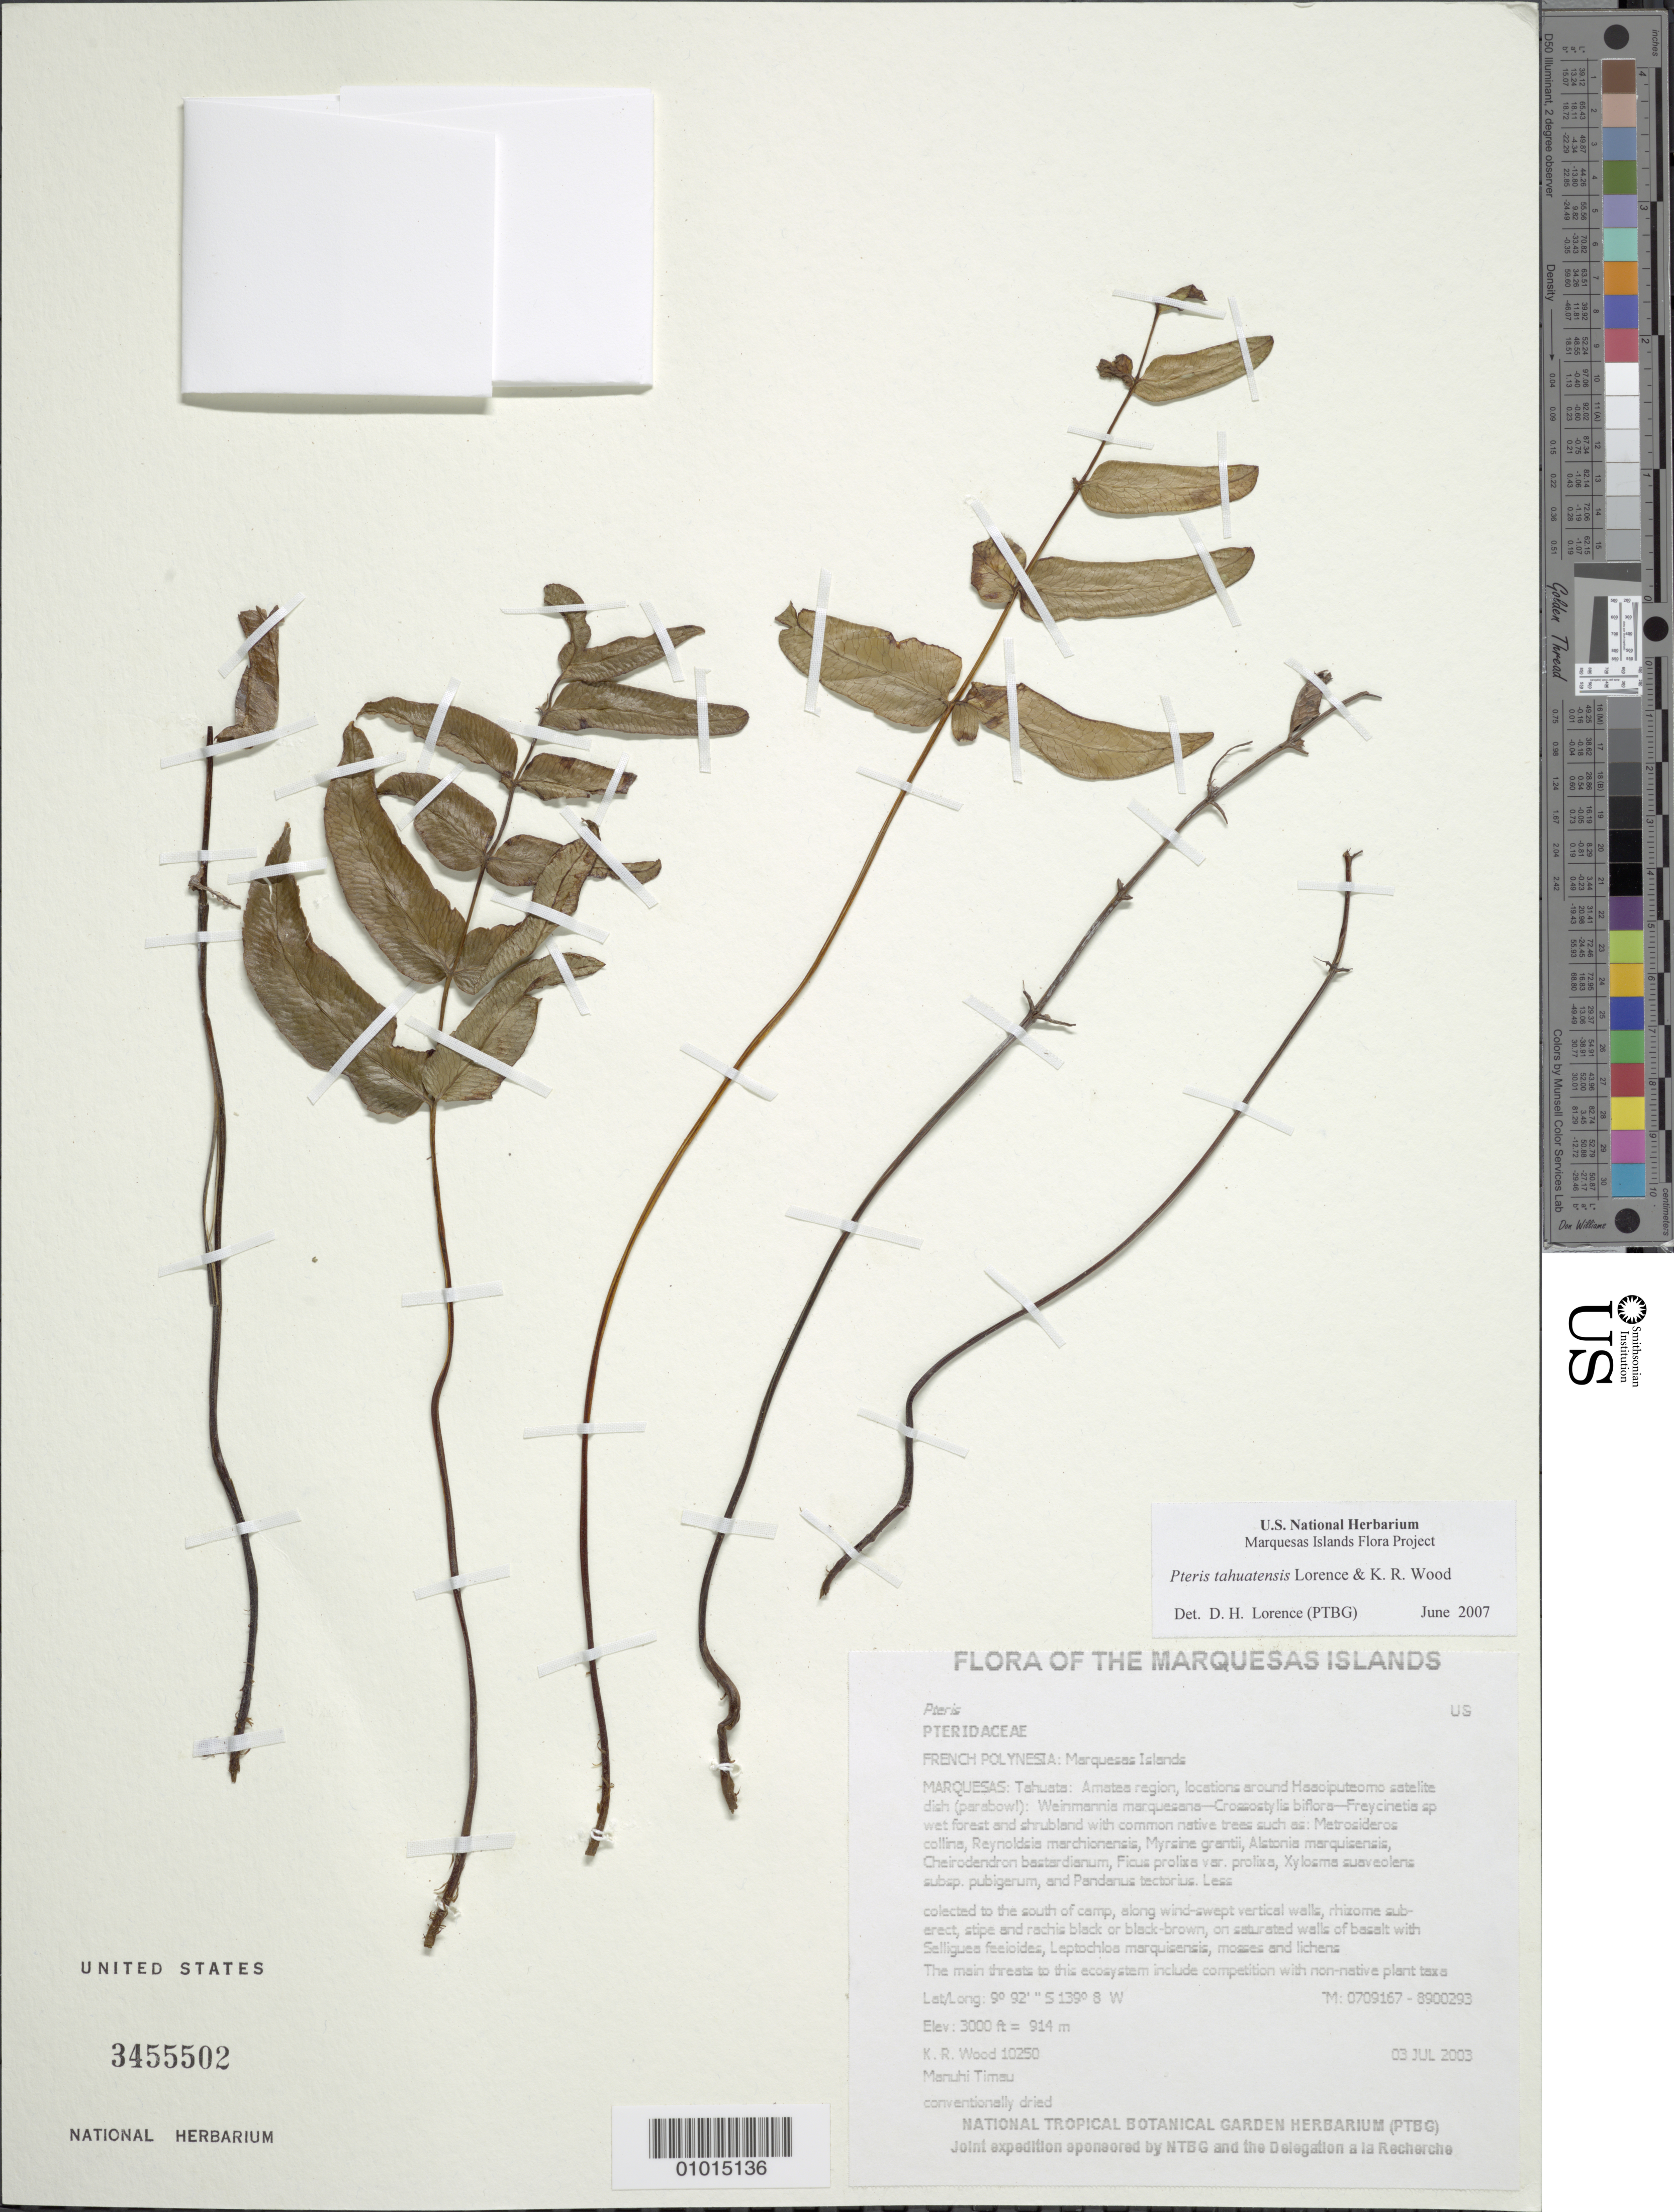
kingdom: Plantae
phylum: Tracheophyta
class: Polypodiopsida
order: Polypodiales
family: Pteridaceae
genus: Pteris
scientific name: Pteris tahuataensis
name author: Lorence & K.R. Wood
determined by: Lorence, David H., (PTBG), National Tropical Botanical Garden (UNITED STATES)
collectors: K. R. Wood & M. Timau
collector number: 10250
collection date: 2003-07-03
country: French Polynesia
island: Tahuata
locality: Amatea region, locations around Haaoiputeomo satellite dish (parabowl)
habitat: Weinmannia marquesana - Crossostylis biflora - Freycinetia sp wet forest and shrubland. Less collected to the south of camp along windswept vertical walls; on saturated walls of basalt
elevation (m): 914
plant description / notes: Competition with non-native plant taxa such as Ageratum conyzoides, Elephantopus mollis, Psidium guajava, Spathoglottis plicata, Zingiber zerumbet, Paspalum conjugatum, Paspalum paniculatum, Rhynchelytrum repens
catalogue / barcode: US 3455502